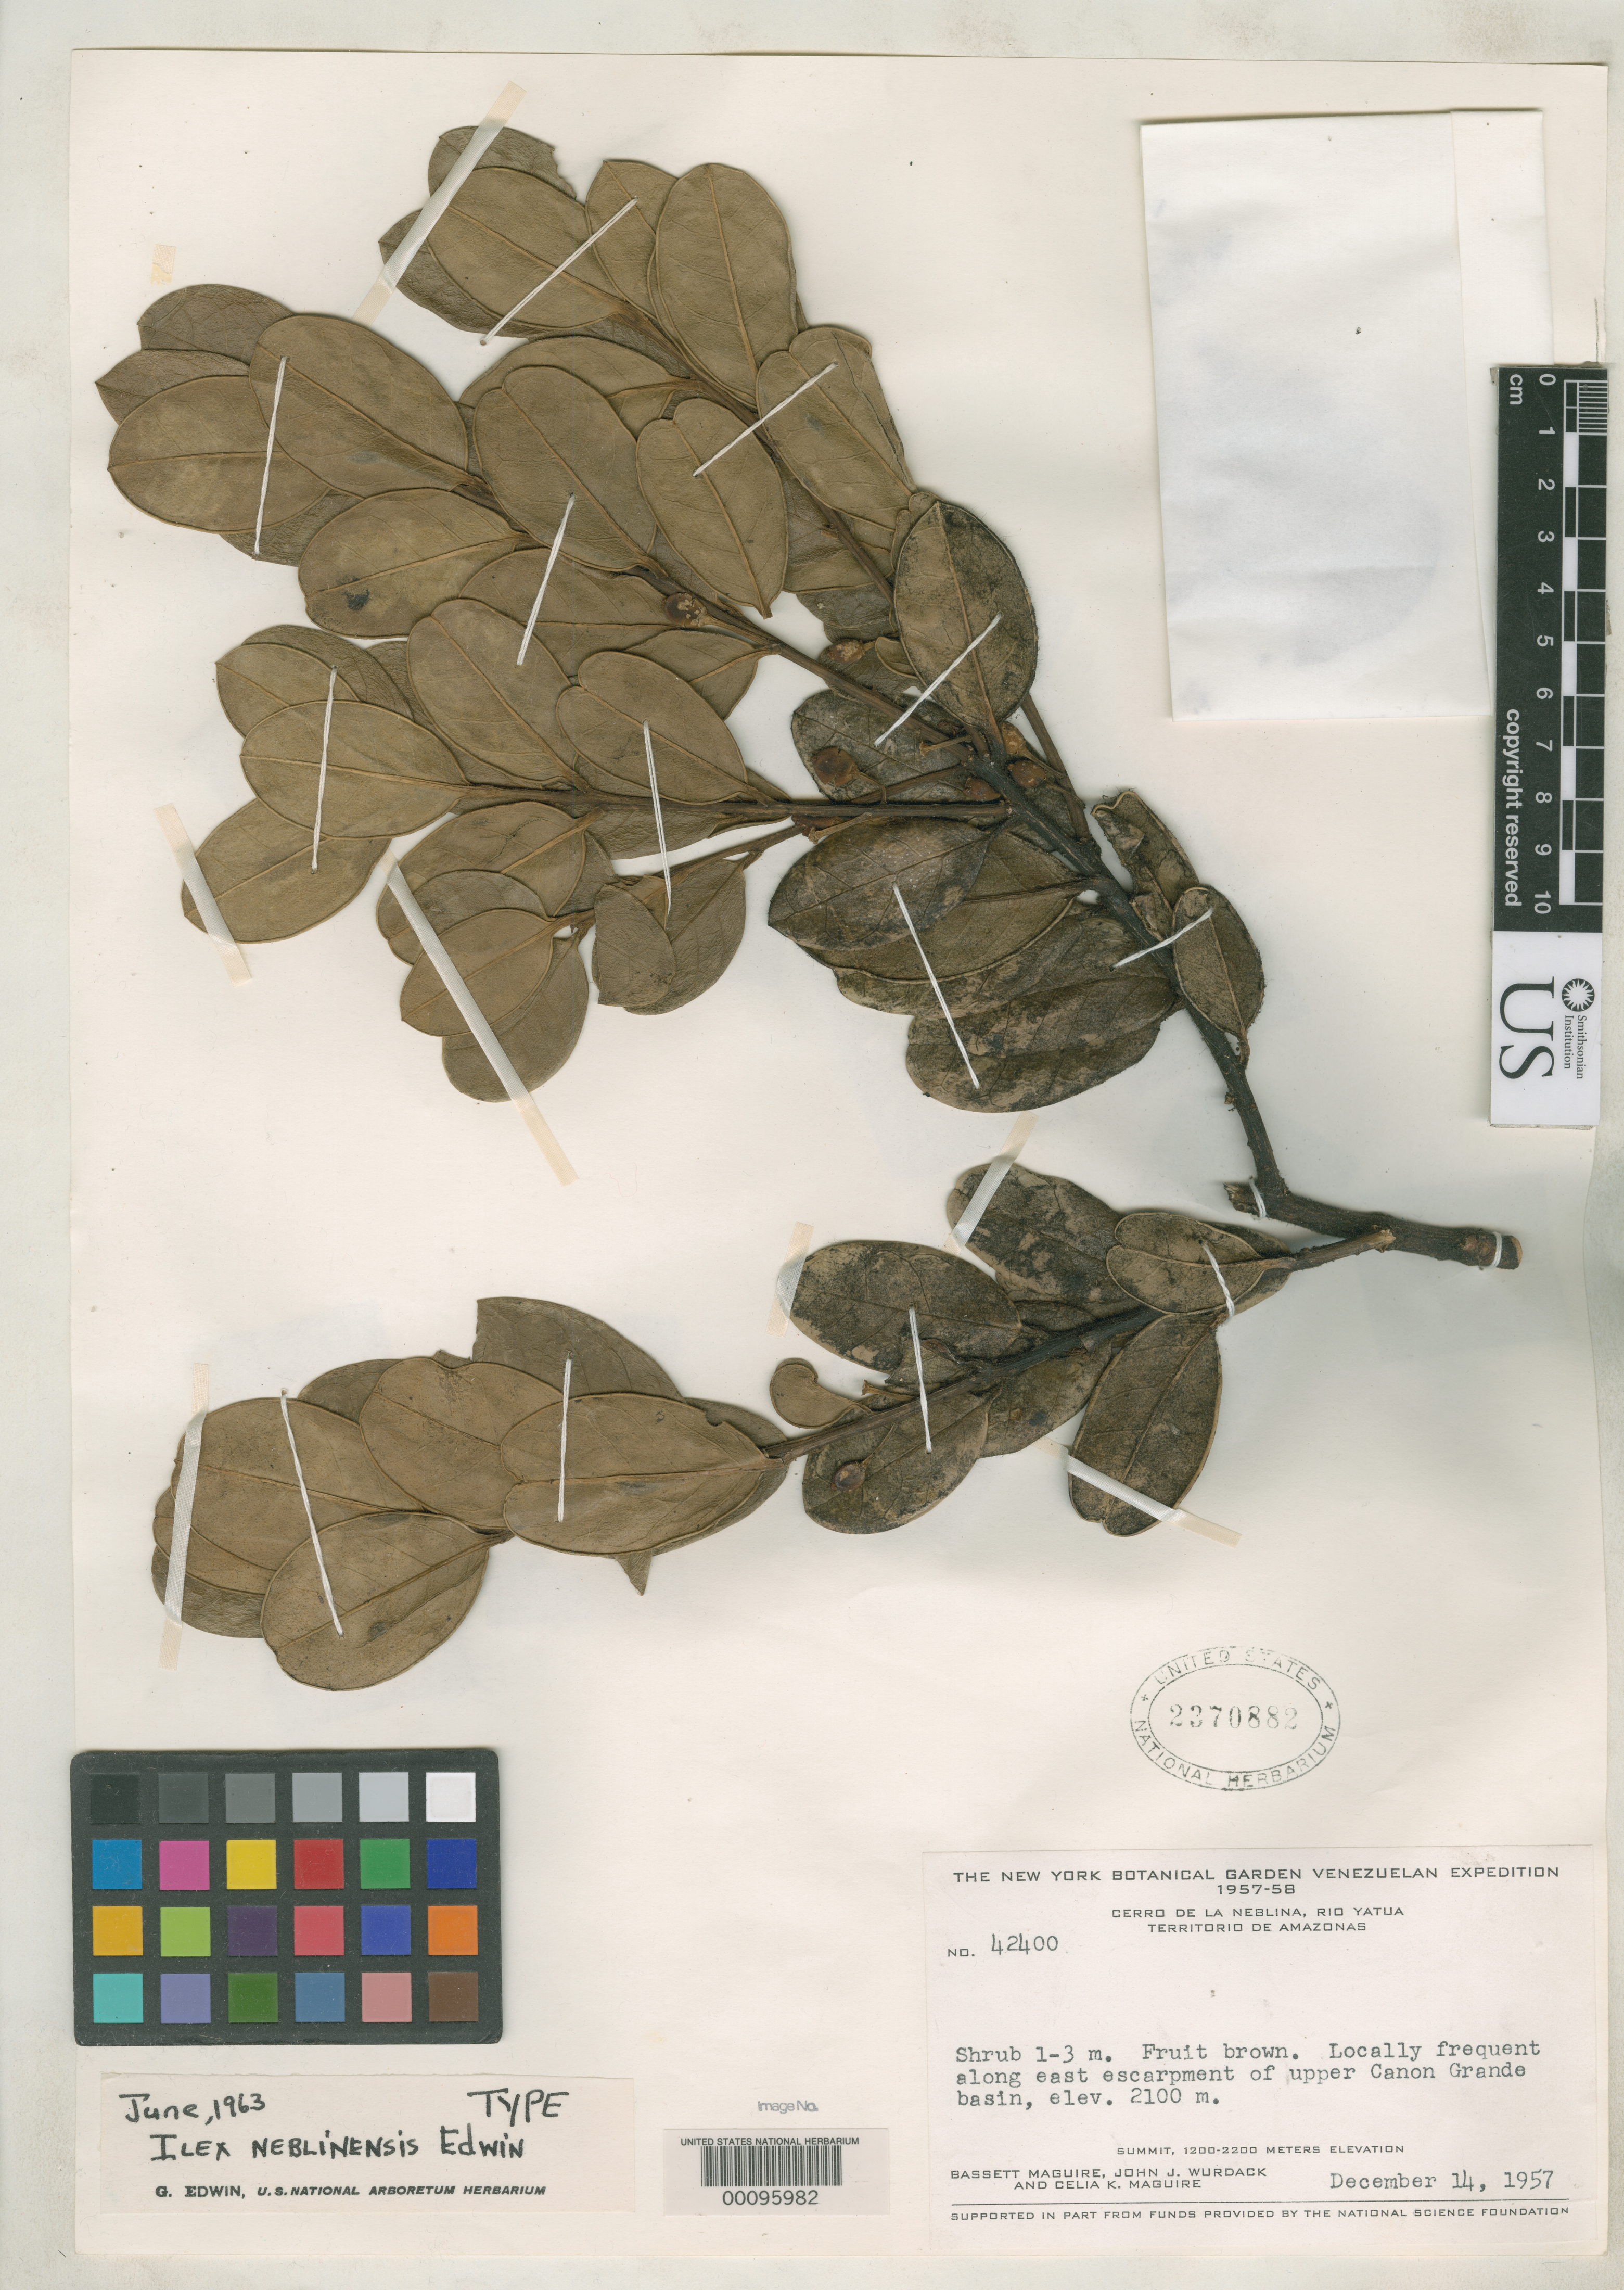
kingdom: Plantae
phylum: Tracheophyta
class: Magnoliopsida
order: Aquifoliales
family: Aquifoliaceae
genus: Ilex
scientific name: Ilex neblinensis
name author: Edwin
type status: Holotype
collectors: B. Maguire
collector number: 42400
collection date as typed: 14 Dec 1957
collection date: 1957-12-14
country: Venezuela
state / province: Amazonas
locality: Cerro Neblina.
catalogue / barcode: US 2370882